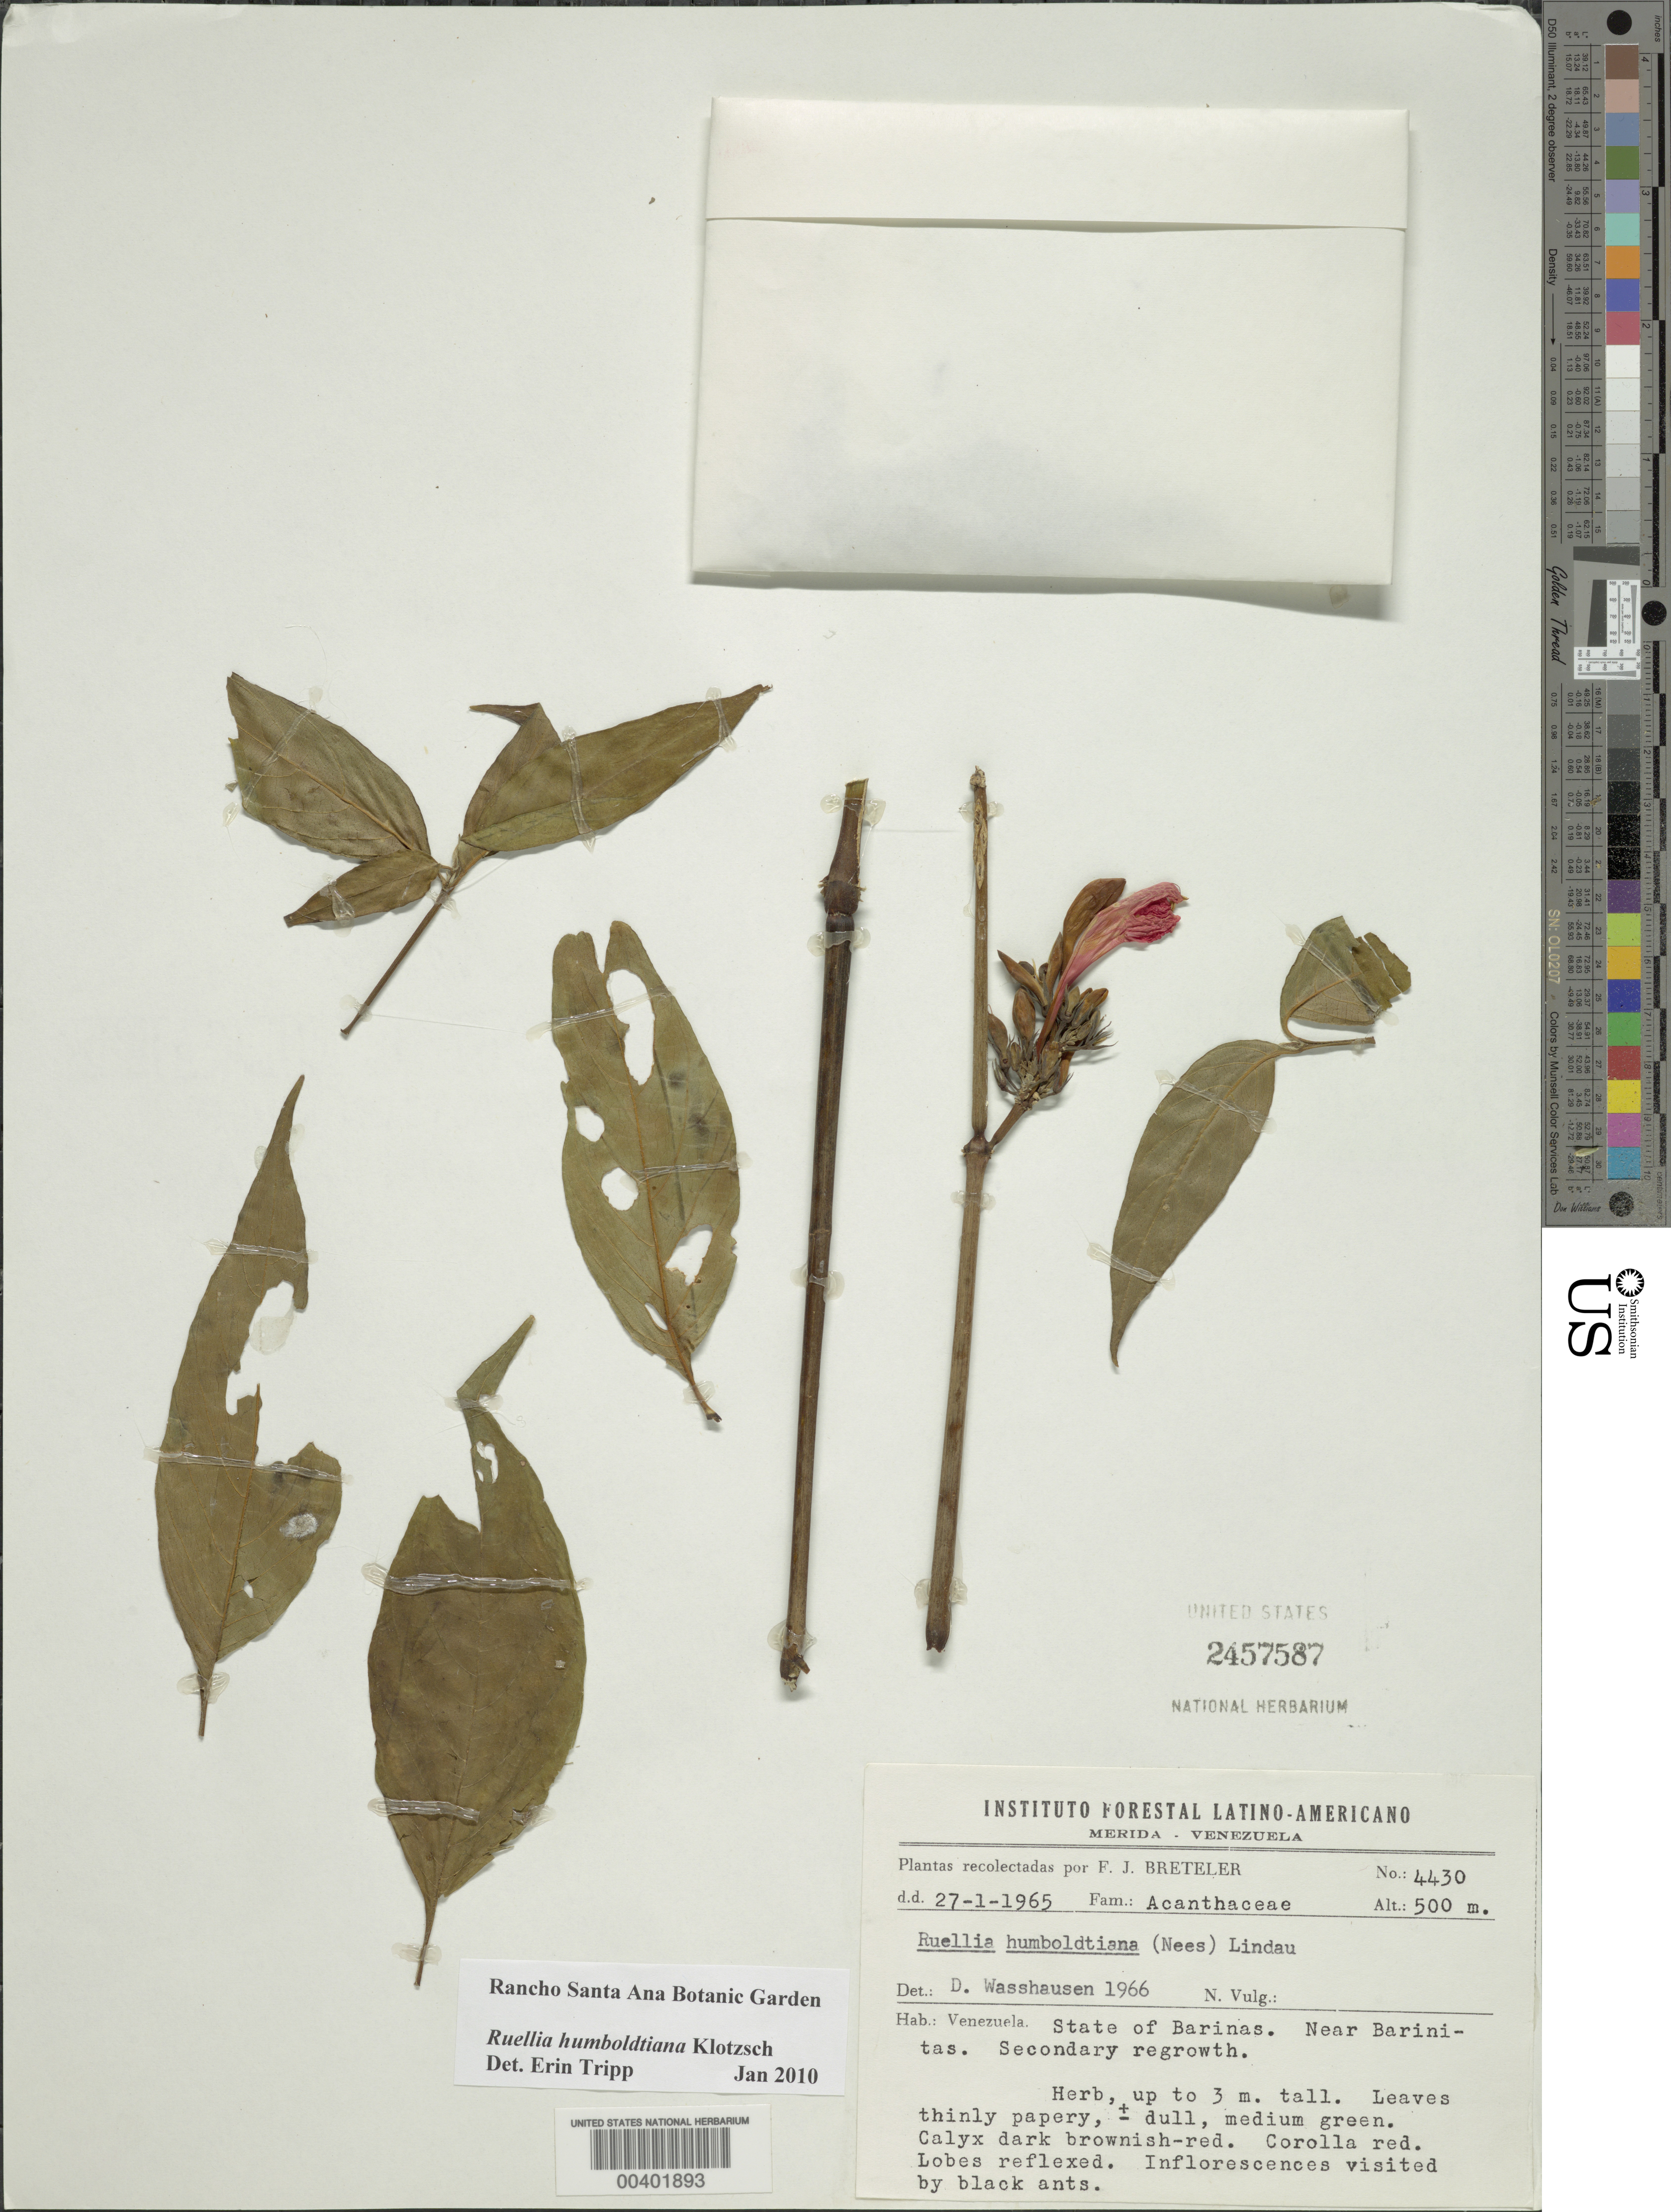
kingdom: Plantae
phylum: Tracheophyta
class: Magnoliopsida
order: Lamiales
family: Acanthaceae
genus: Ruellia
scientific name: Ruellia humboldtiana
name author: (Nees) Lindau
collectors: F. J. Breteler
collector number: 4430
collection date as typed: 27 Jan 1965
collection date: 1965-01-27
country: Venezuela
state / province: Barinas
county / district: Bolívar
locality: Near Barinitas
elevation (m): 500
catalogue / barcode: US 2457587